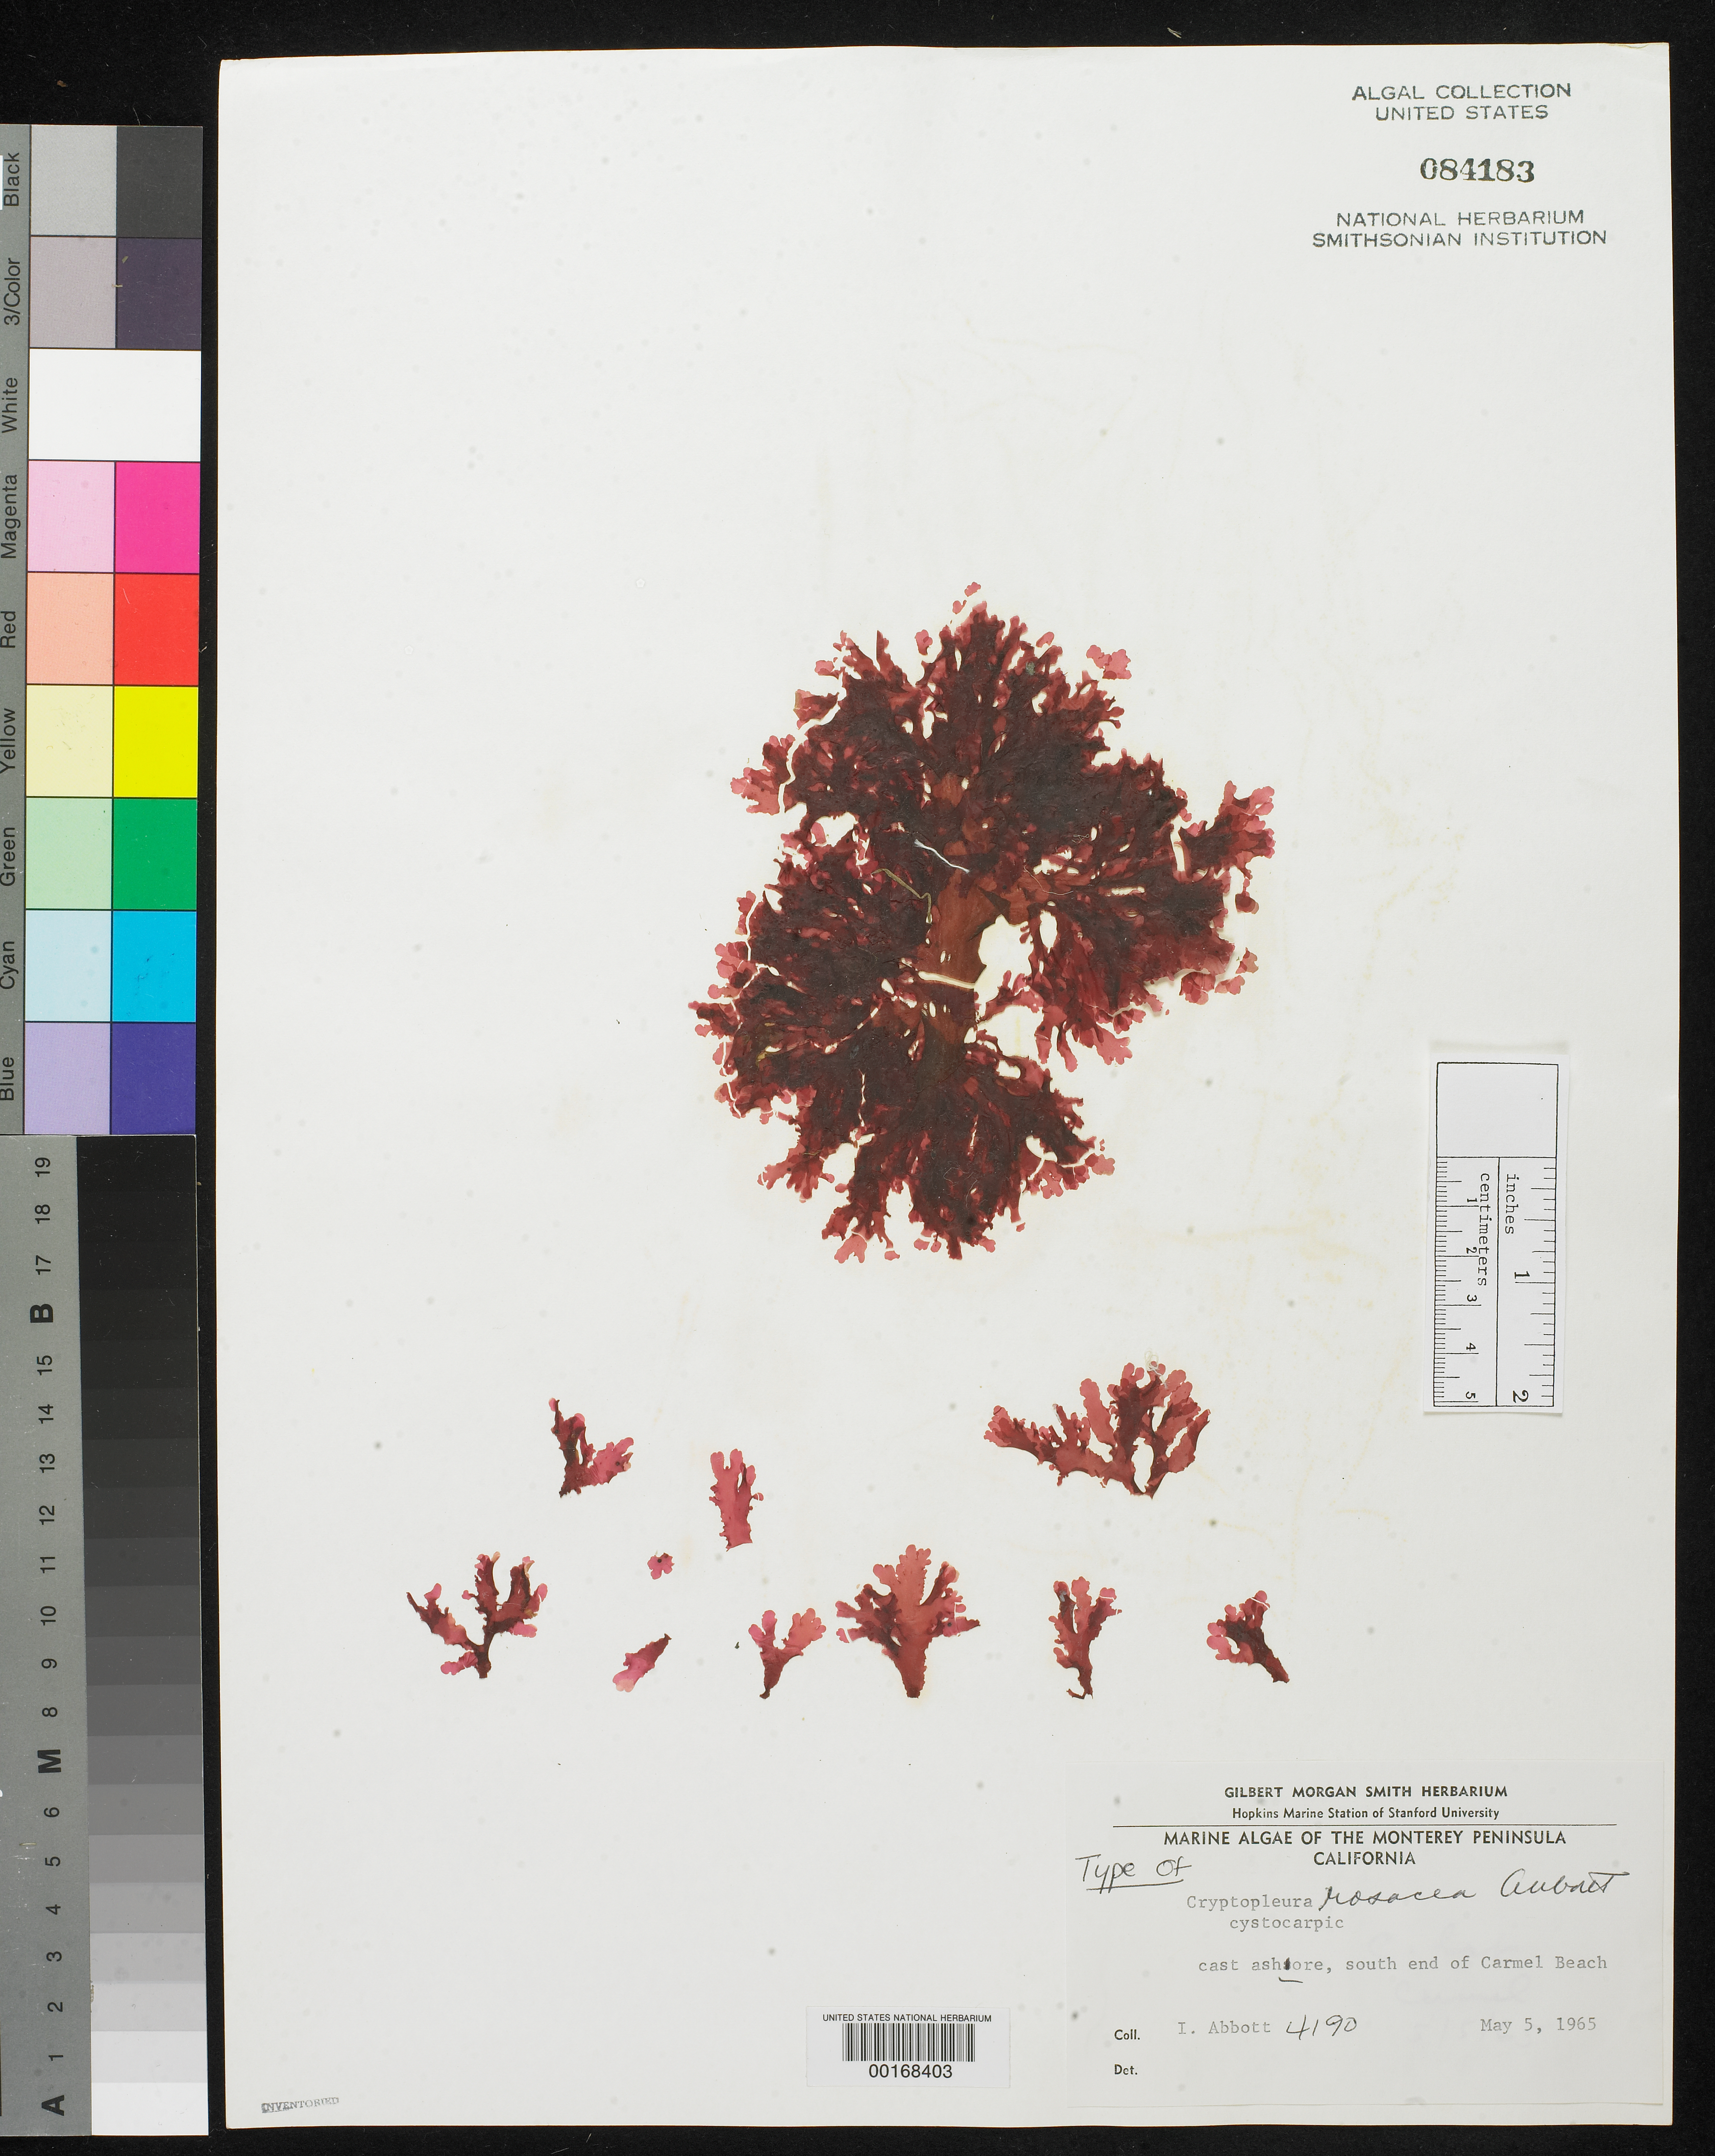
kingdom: Plantae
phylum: Rhodophyta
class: Florideophyceae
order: Ceramiales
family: Delesseriaceae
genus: Cryptopleura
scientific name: Cryptopleura rosacea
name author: I.A. Abbott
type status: Isotype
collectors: I. A. Abbott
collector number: IAA 4190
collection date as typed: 05 May 1965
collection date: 1965-05-05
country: United States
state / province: California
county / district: Monterey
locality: Carmel Beach.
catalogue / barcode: US 84183